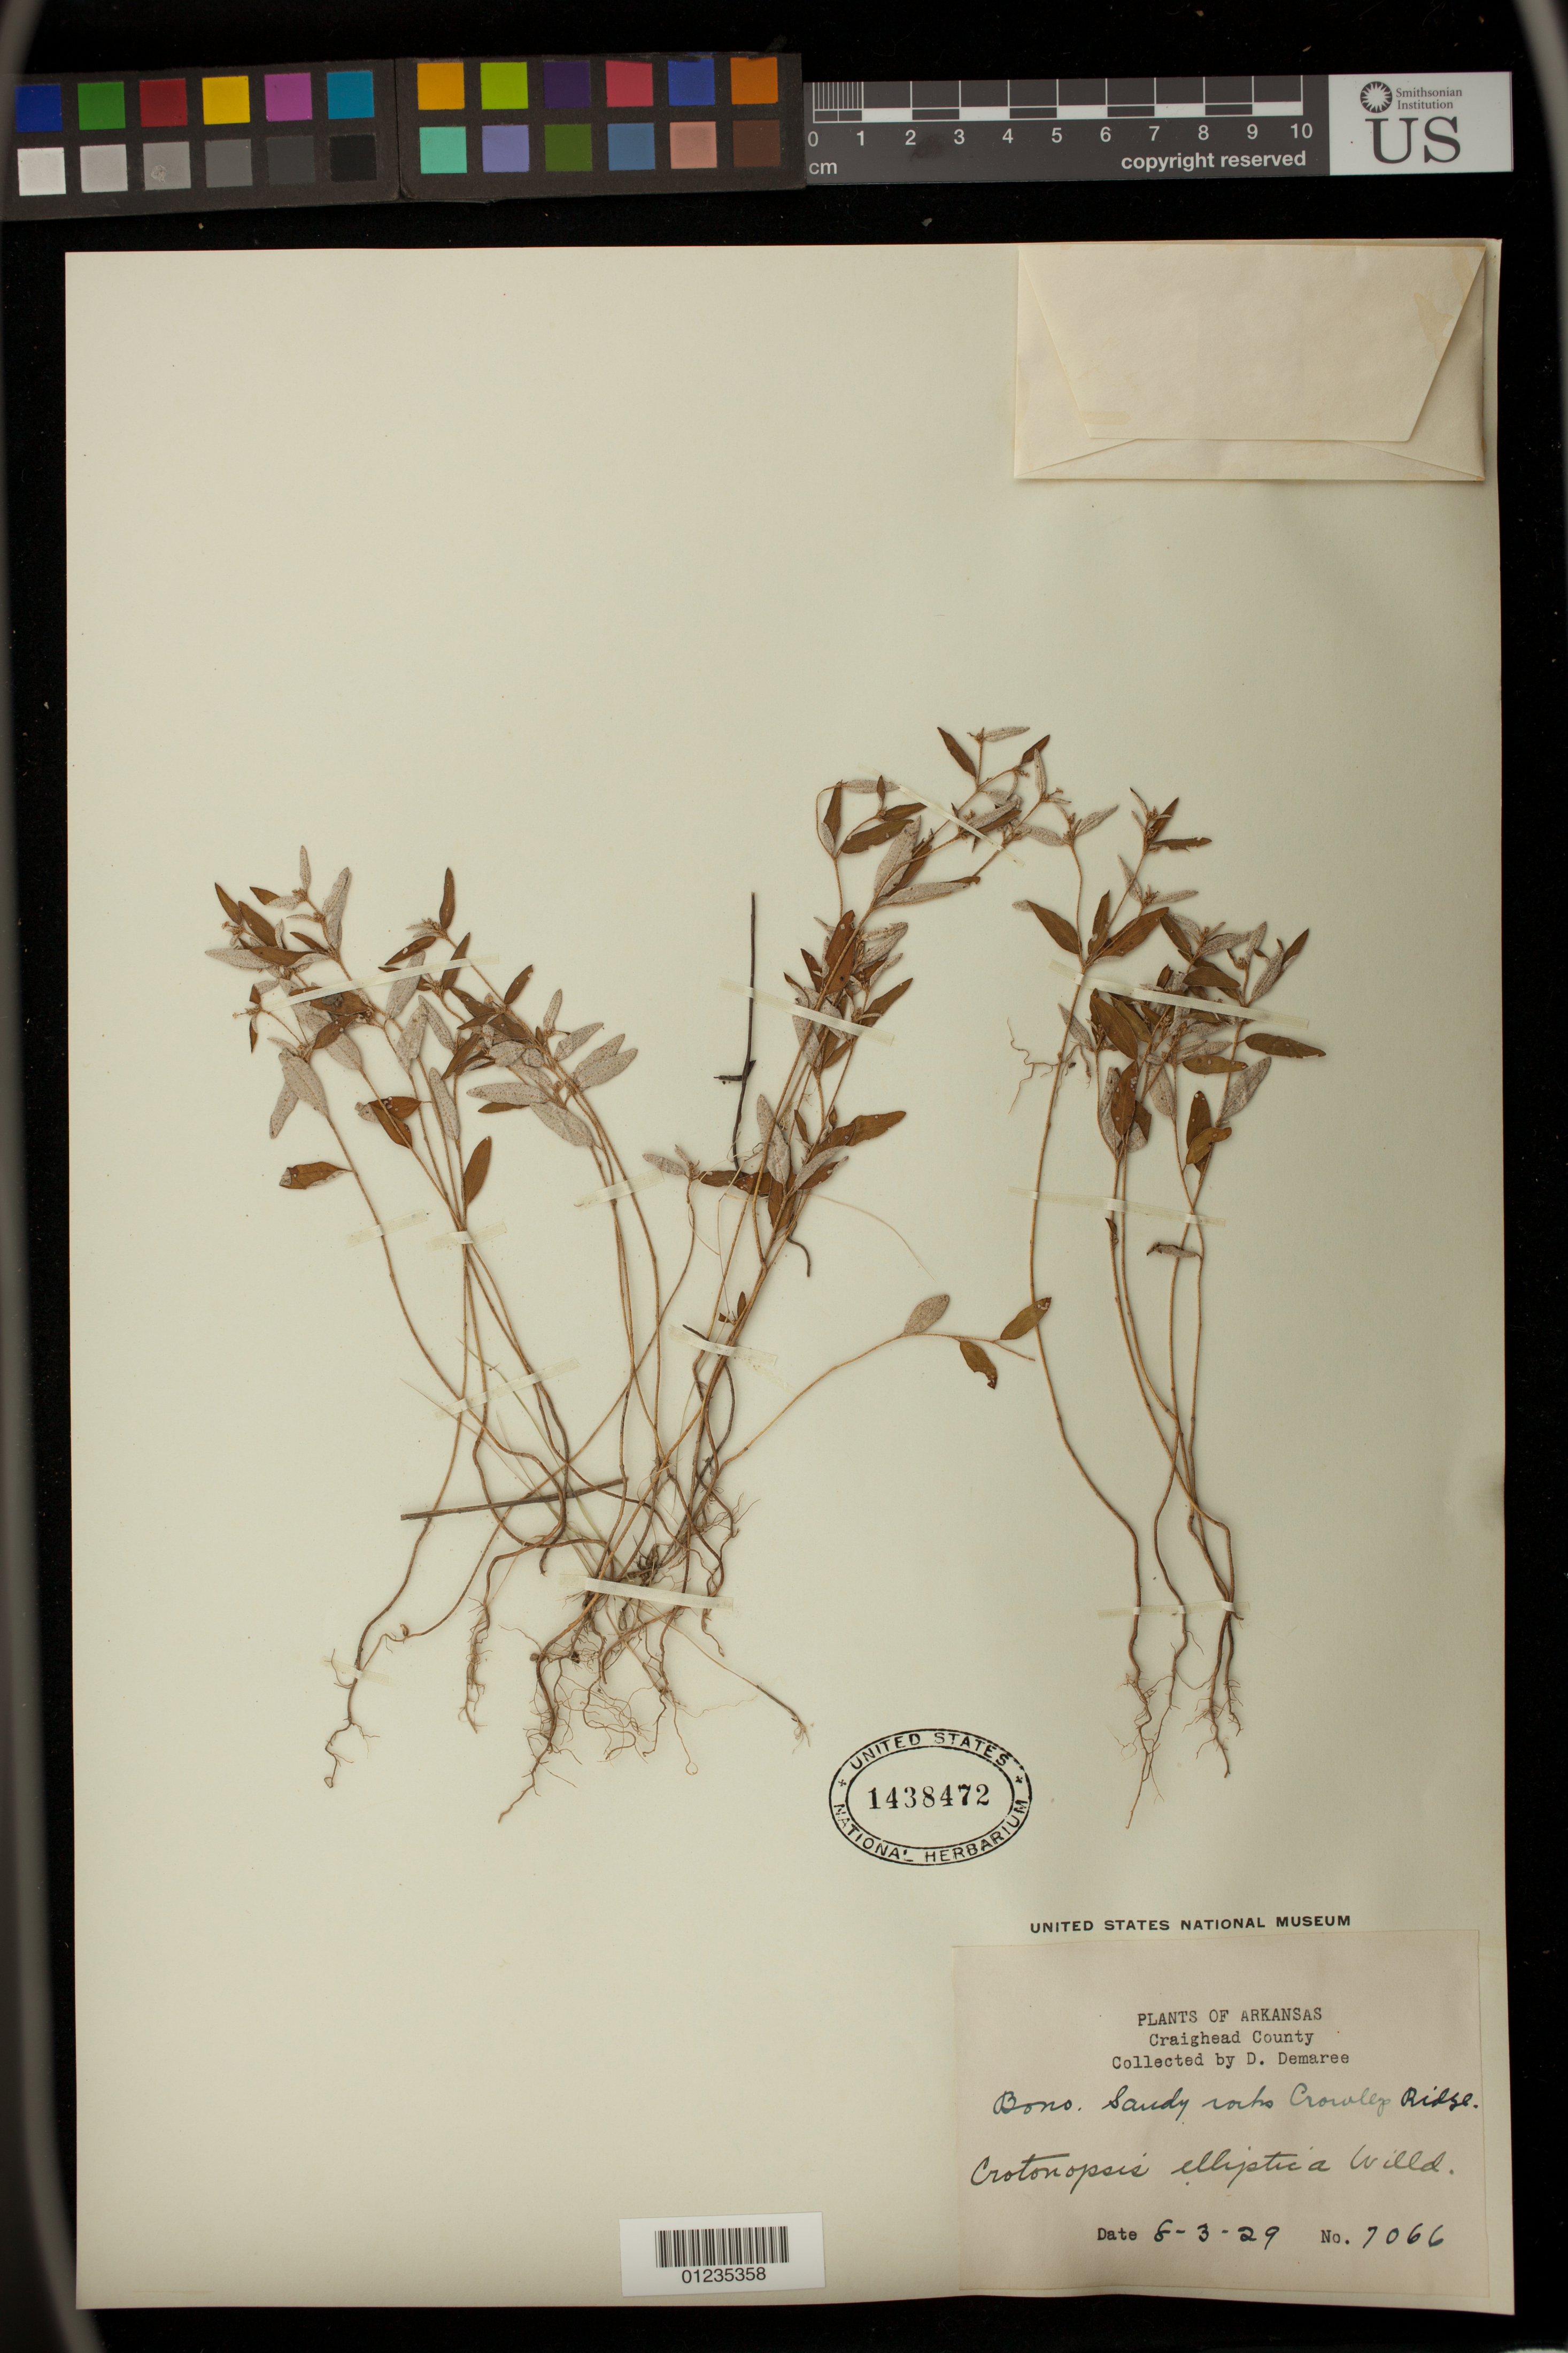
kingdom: Plantae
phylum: Tracheophyta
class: Magnoliopsida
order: Malpighiales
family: Euphorbiaceae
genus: Crotonopsis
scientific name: Crotonopsis elliptica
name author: Willd.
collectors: D. Demaree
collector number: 7066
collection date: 1929-08-03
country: United States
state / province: Arkansas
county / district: Craighead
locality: Crowlegs Ridge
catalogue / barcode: US 1438472